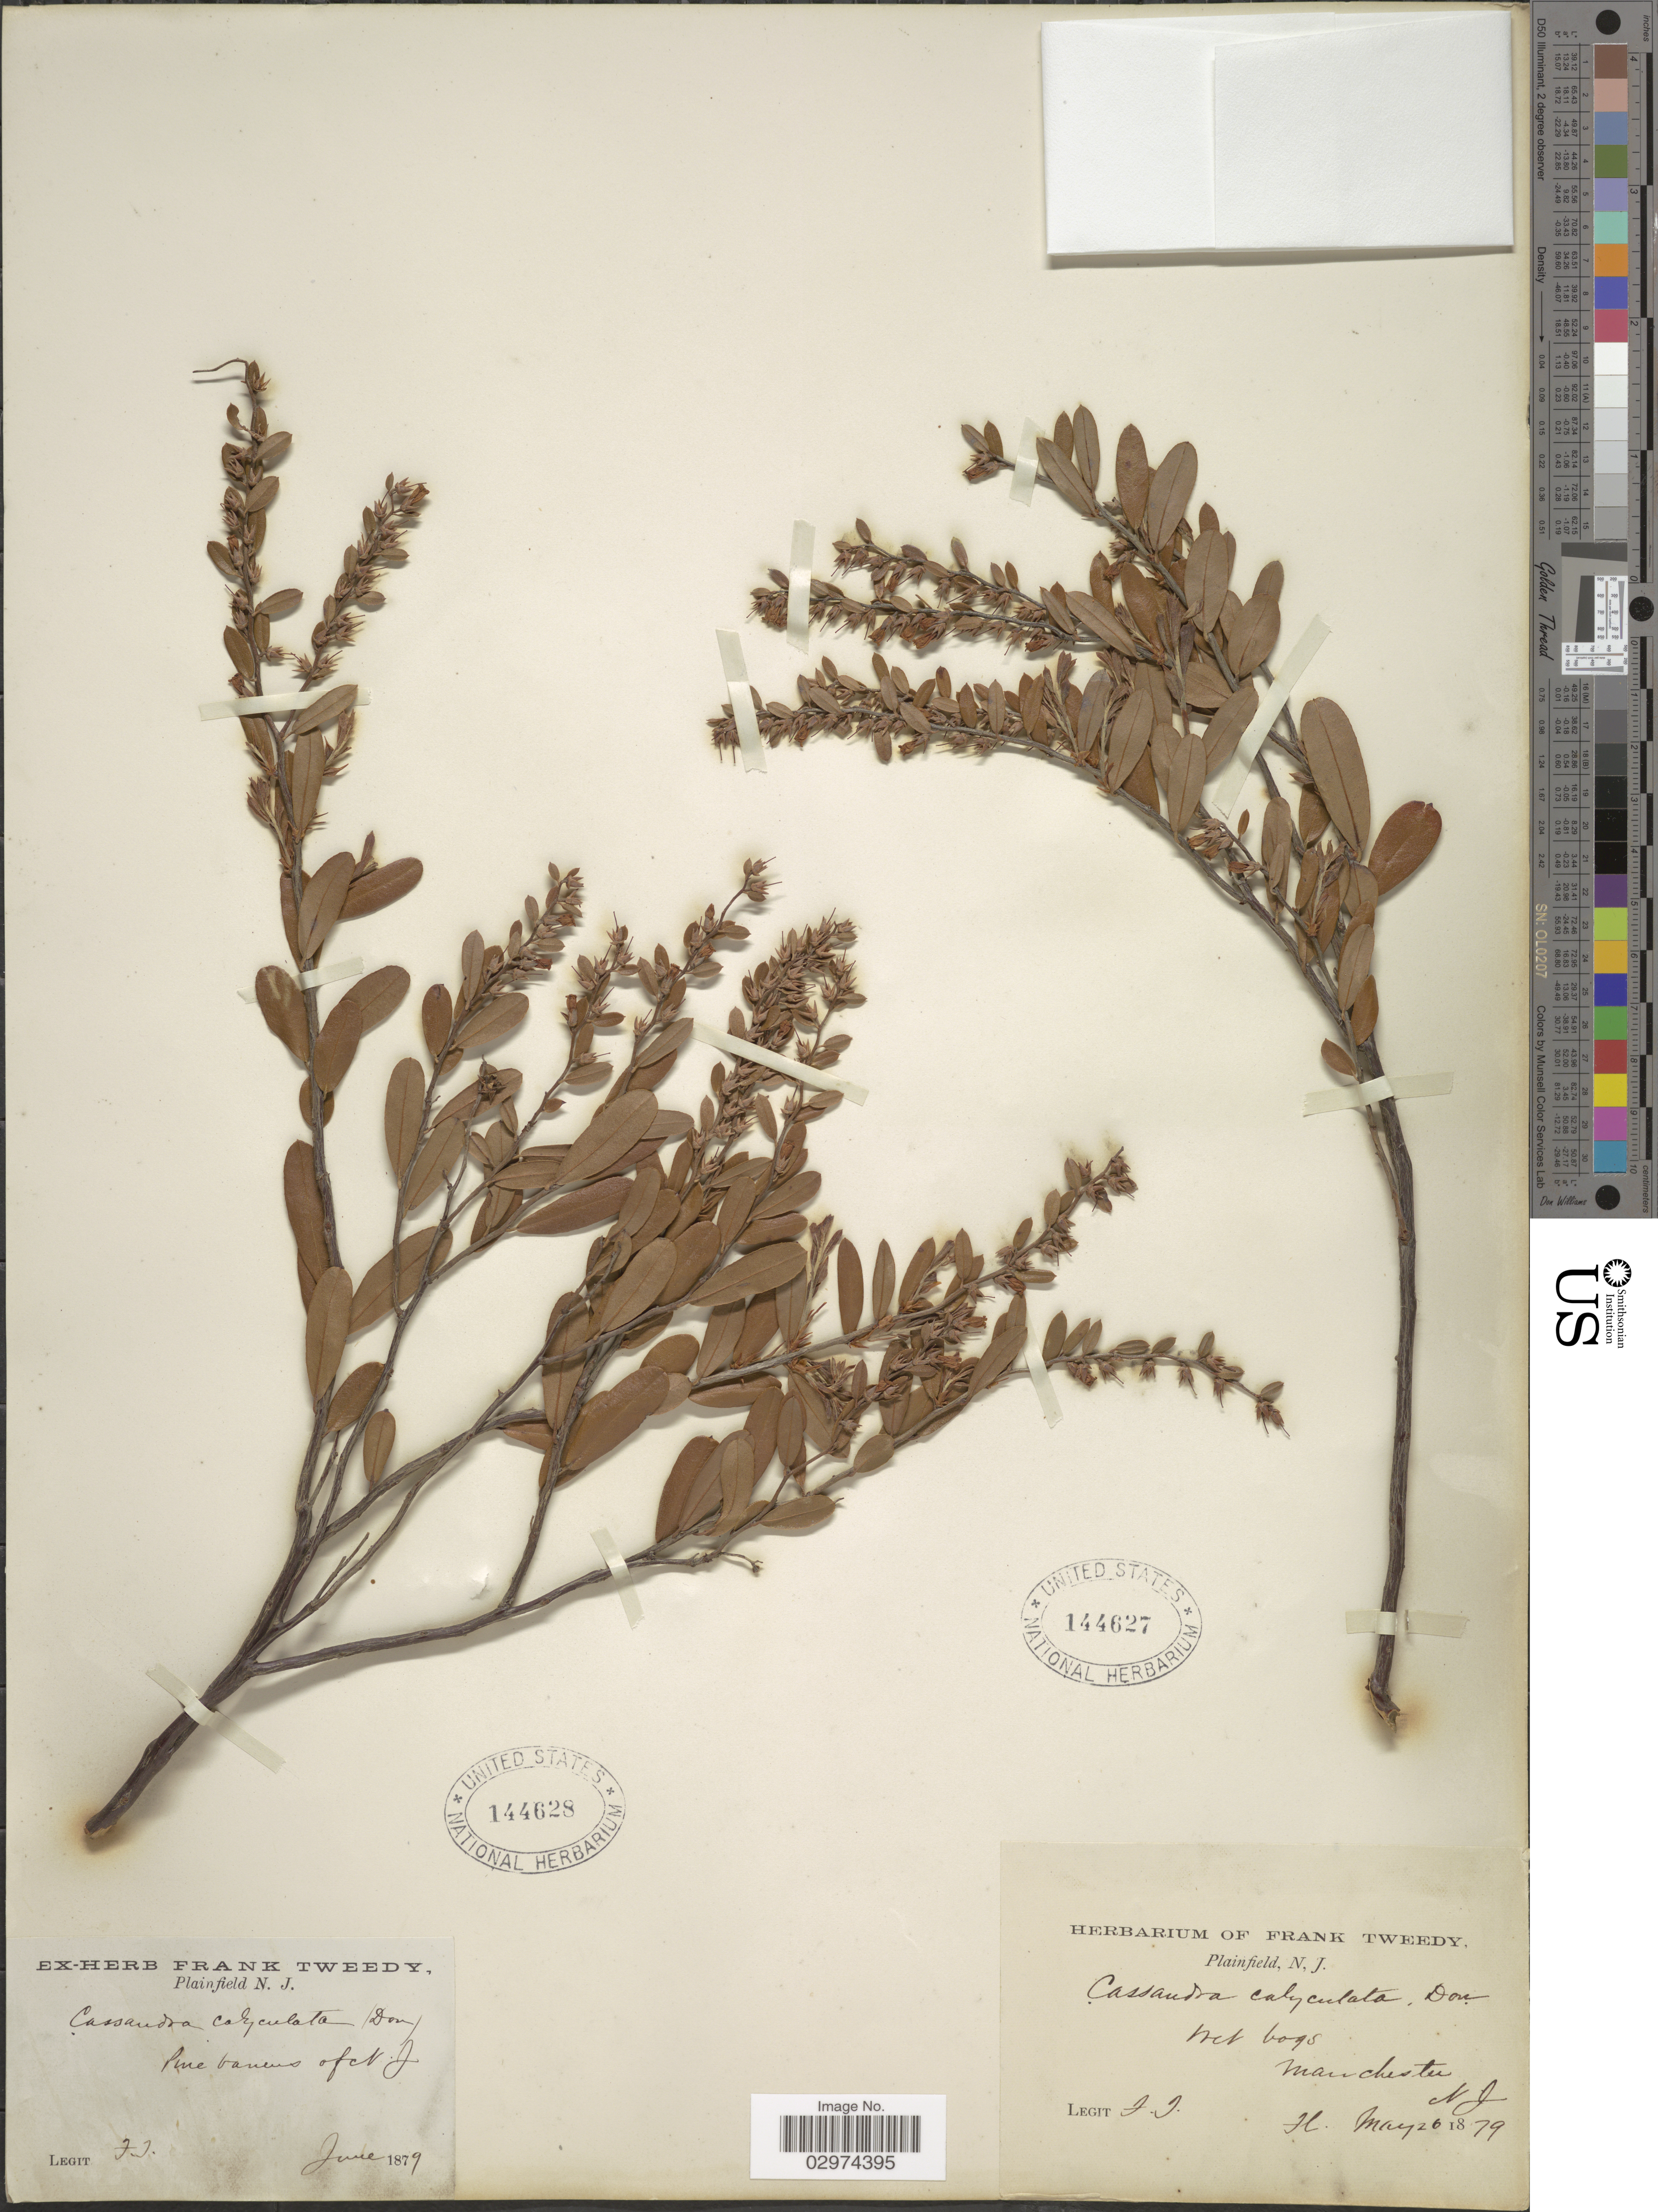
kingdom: Plantae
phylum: Tracheophyta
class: Magnoliopsida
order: Ericales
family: Ericaceae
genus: Chamaedaphne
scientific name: Chamaedaphne calyculata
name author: (L.) Moench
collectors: F. Tweedy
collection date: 1879-06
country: United States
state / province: New Jersey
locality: Pine barrens of N.J.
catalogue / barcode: US 144628-2